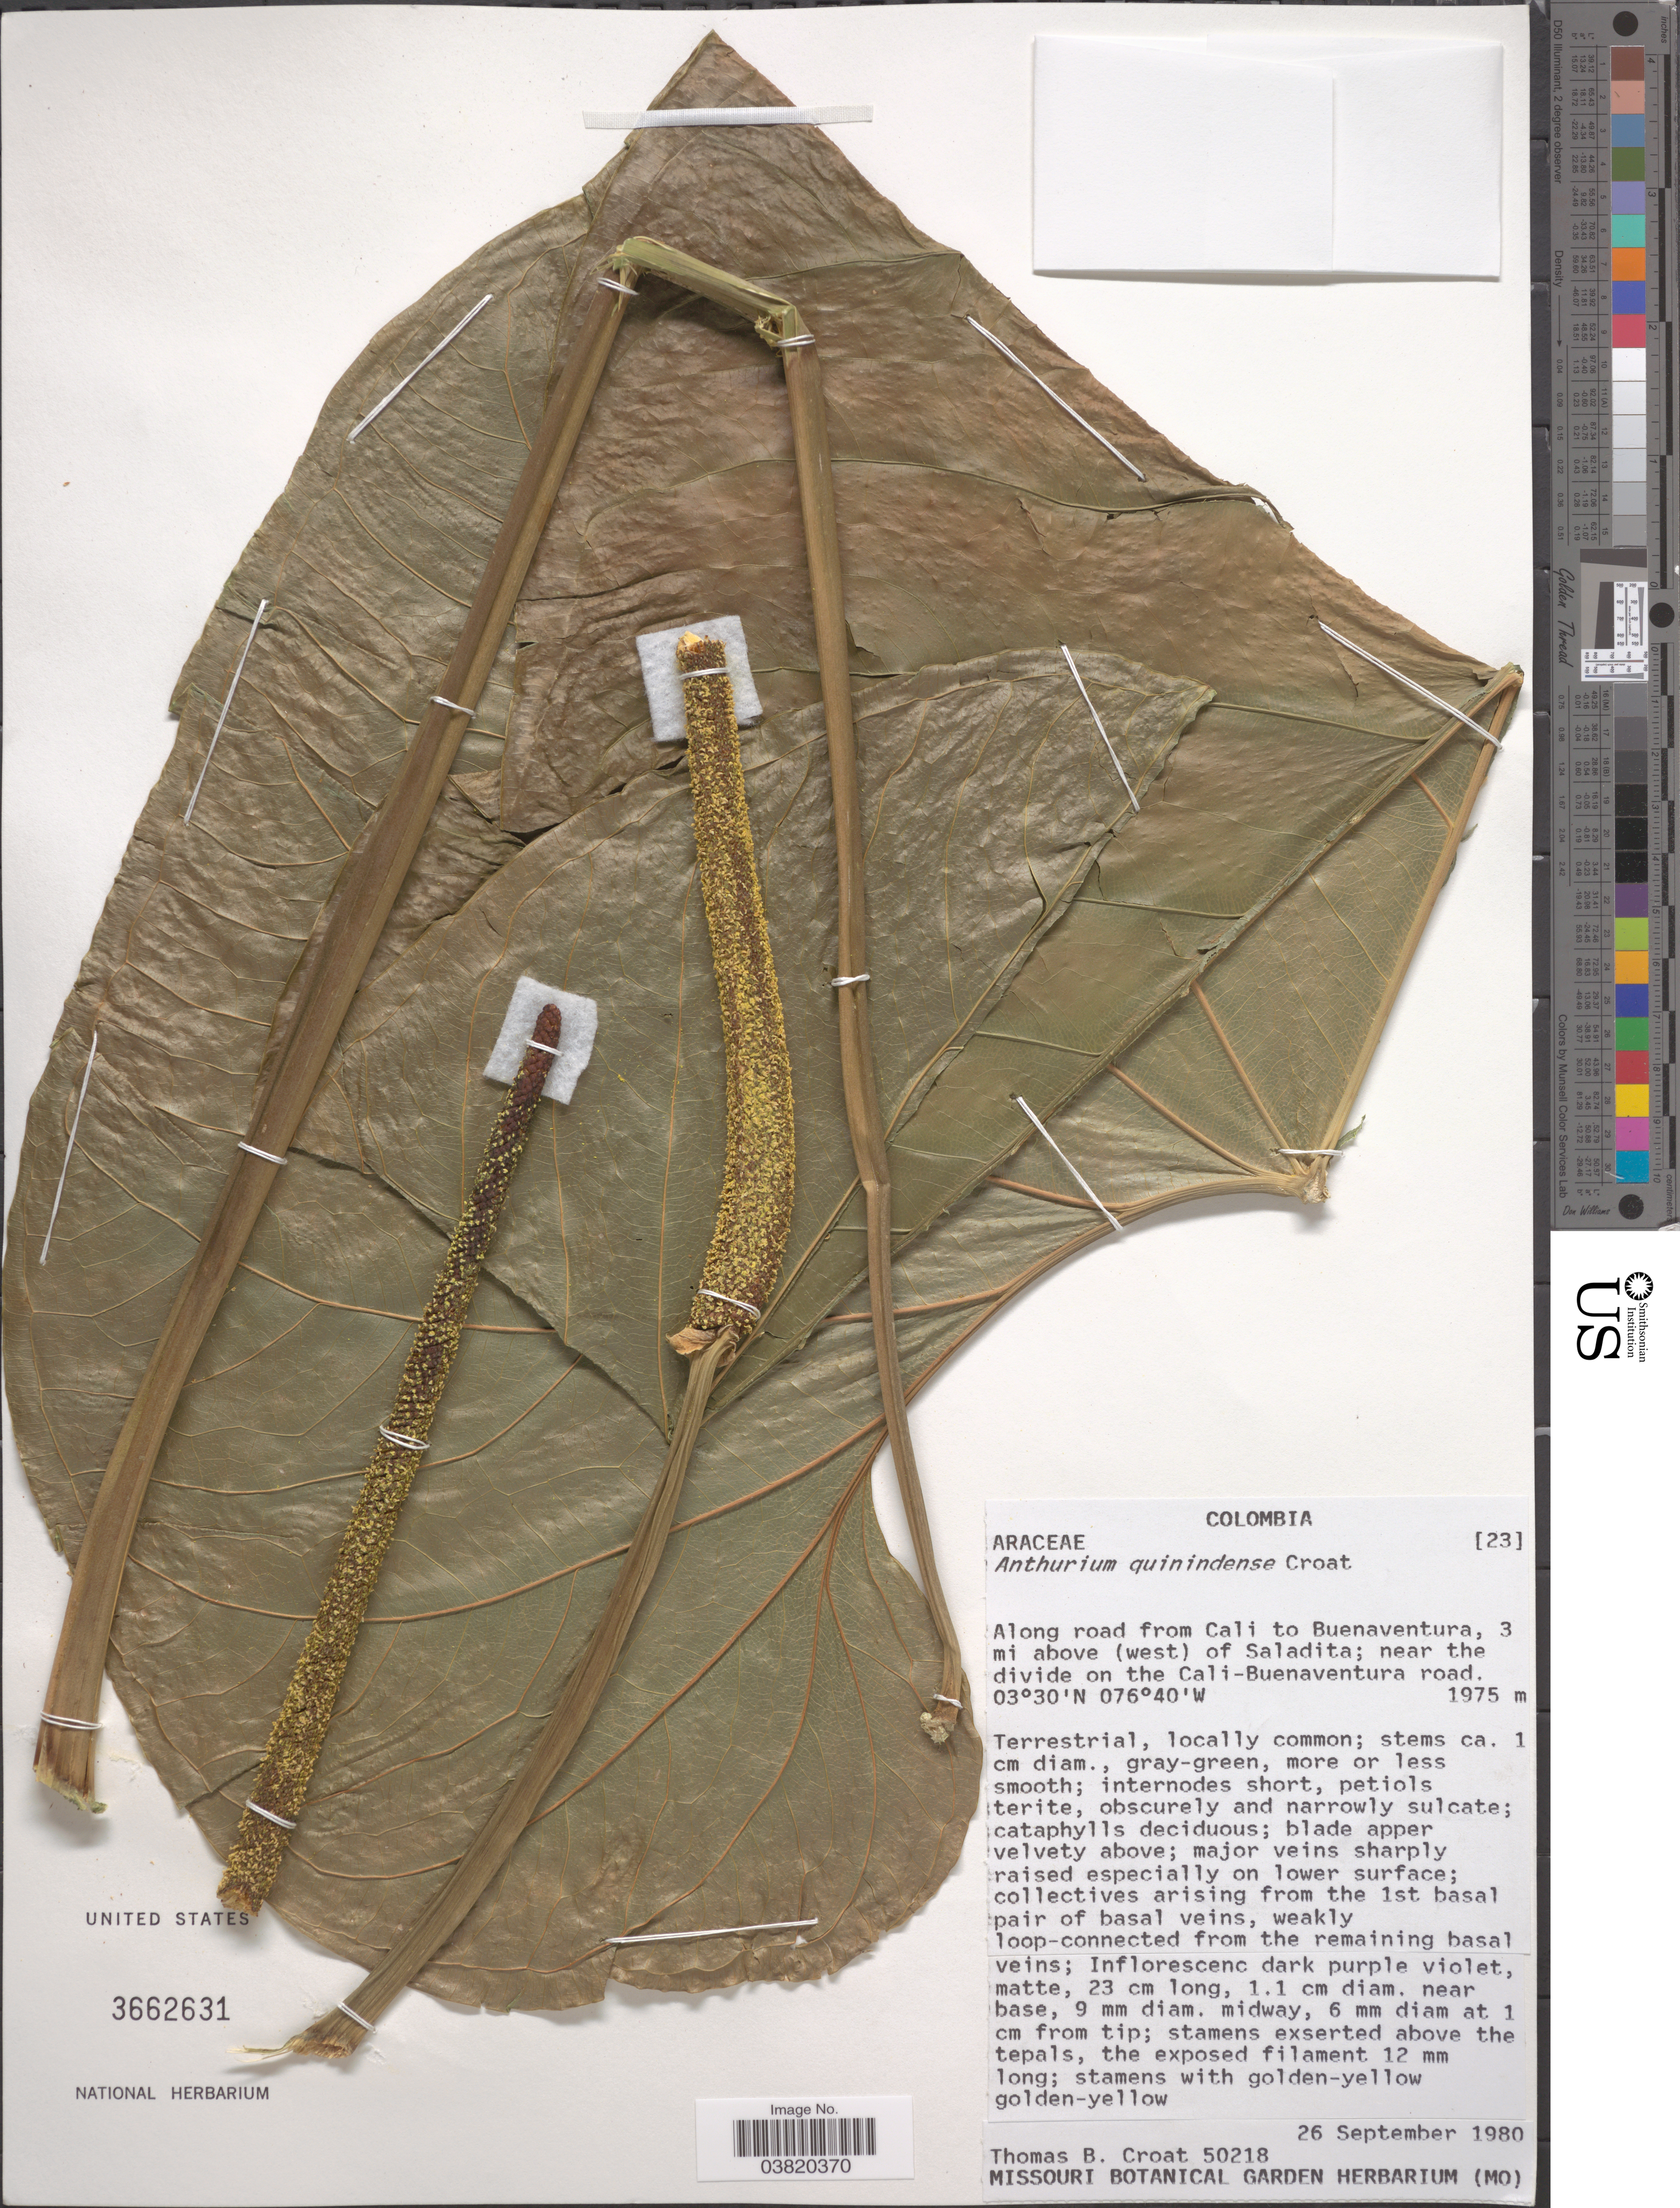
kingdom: Plantae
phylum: Tracheophyta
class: Liliopsida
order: Alismatales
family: Araceae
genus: Anthurium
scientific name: Anthurium quinindense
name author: Croat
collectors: T. B. Croat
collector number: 50218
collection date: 1980-09-26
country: Colombia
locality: Along road from Cali to Buenaventura, 3 mi above (west) of Saladita; near the divide on the Cali-Buenaventura road.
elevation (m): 1975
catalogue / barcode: US 3662631